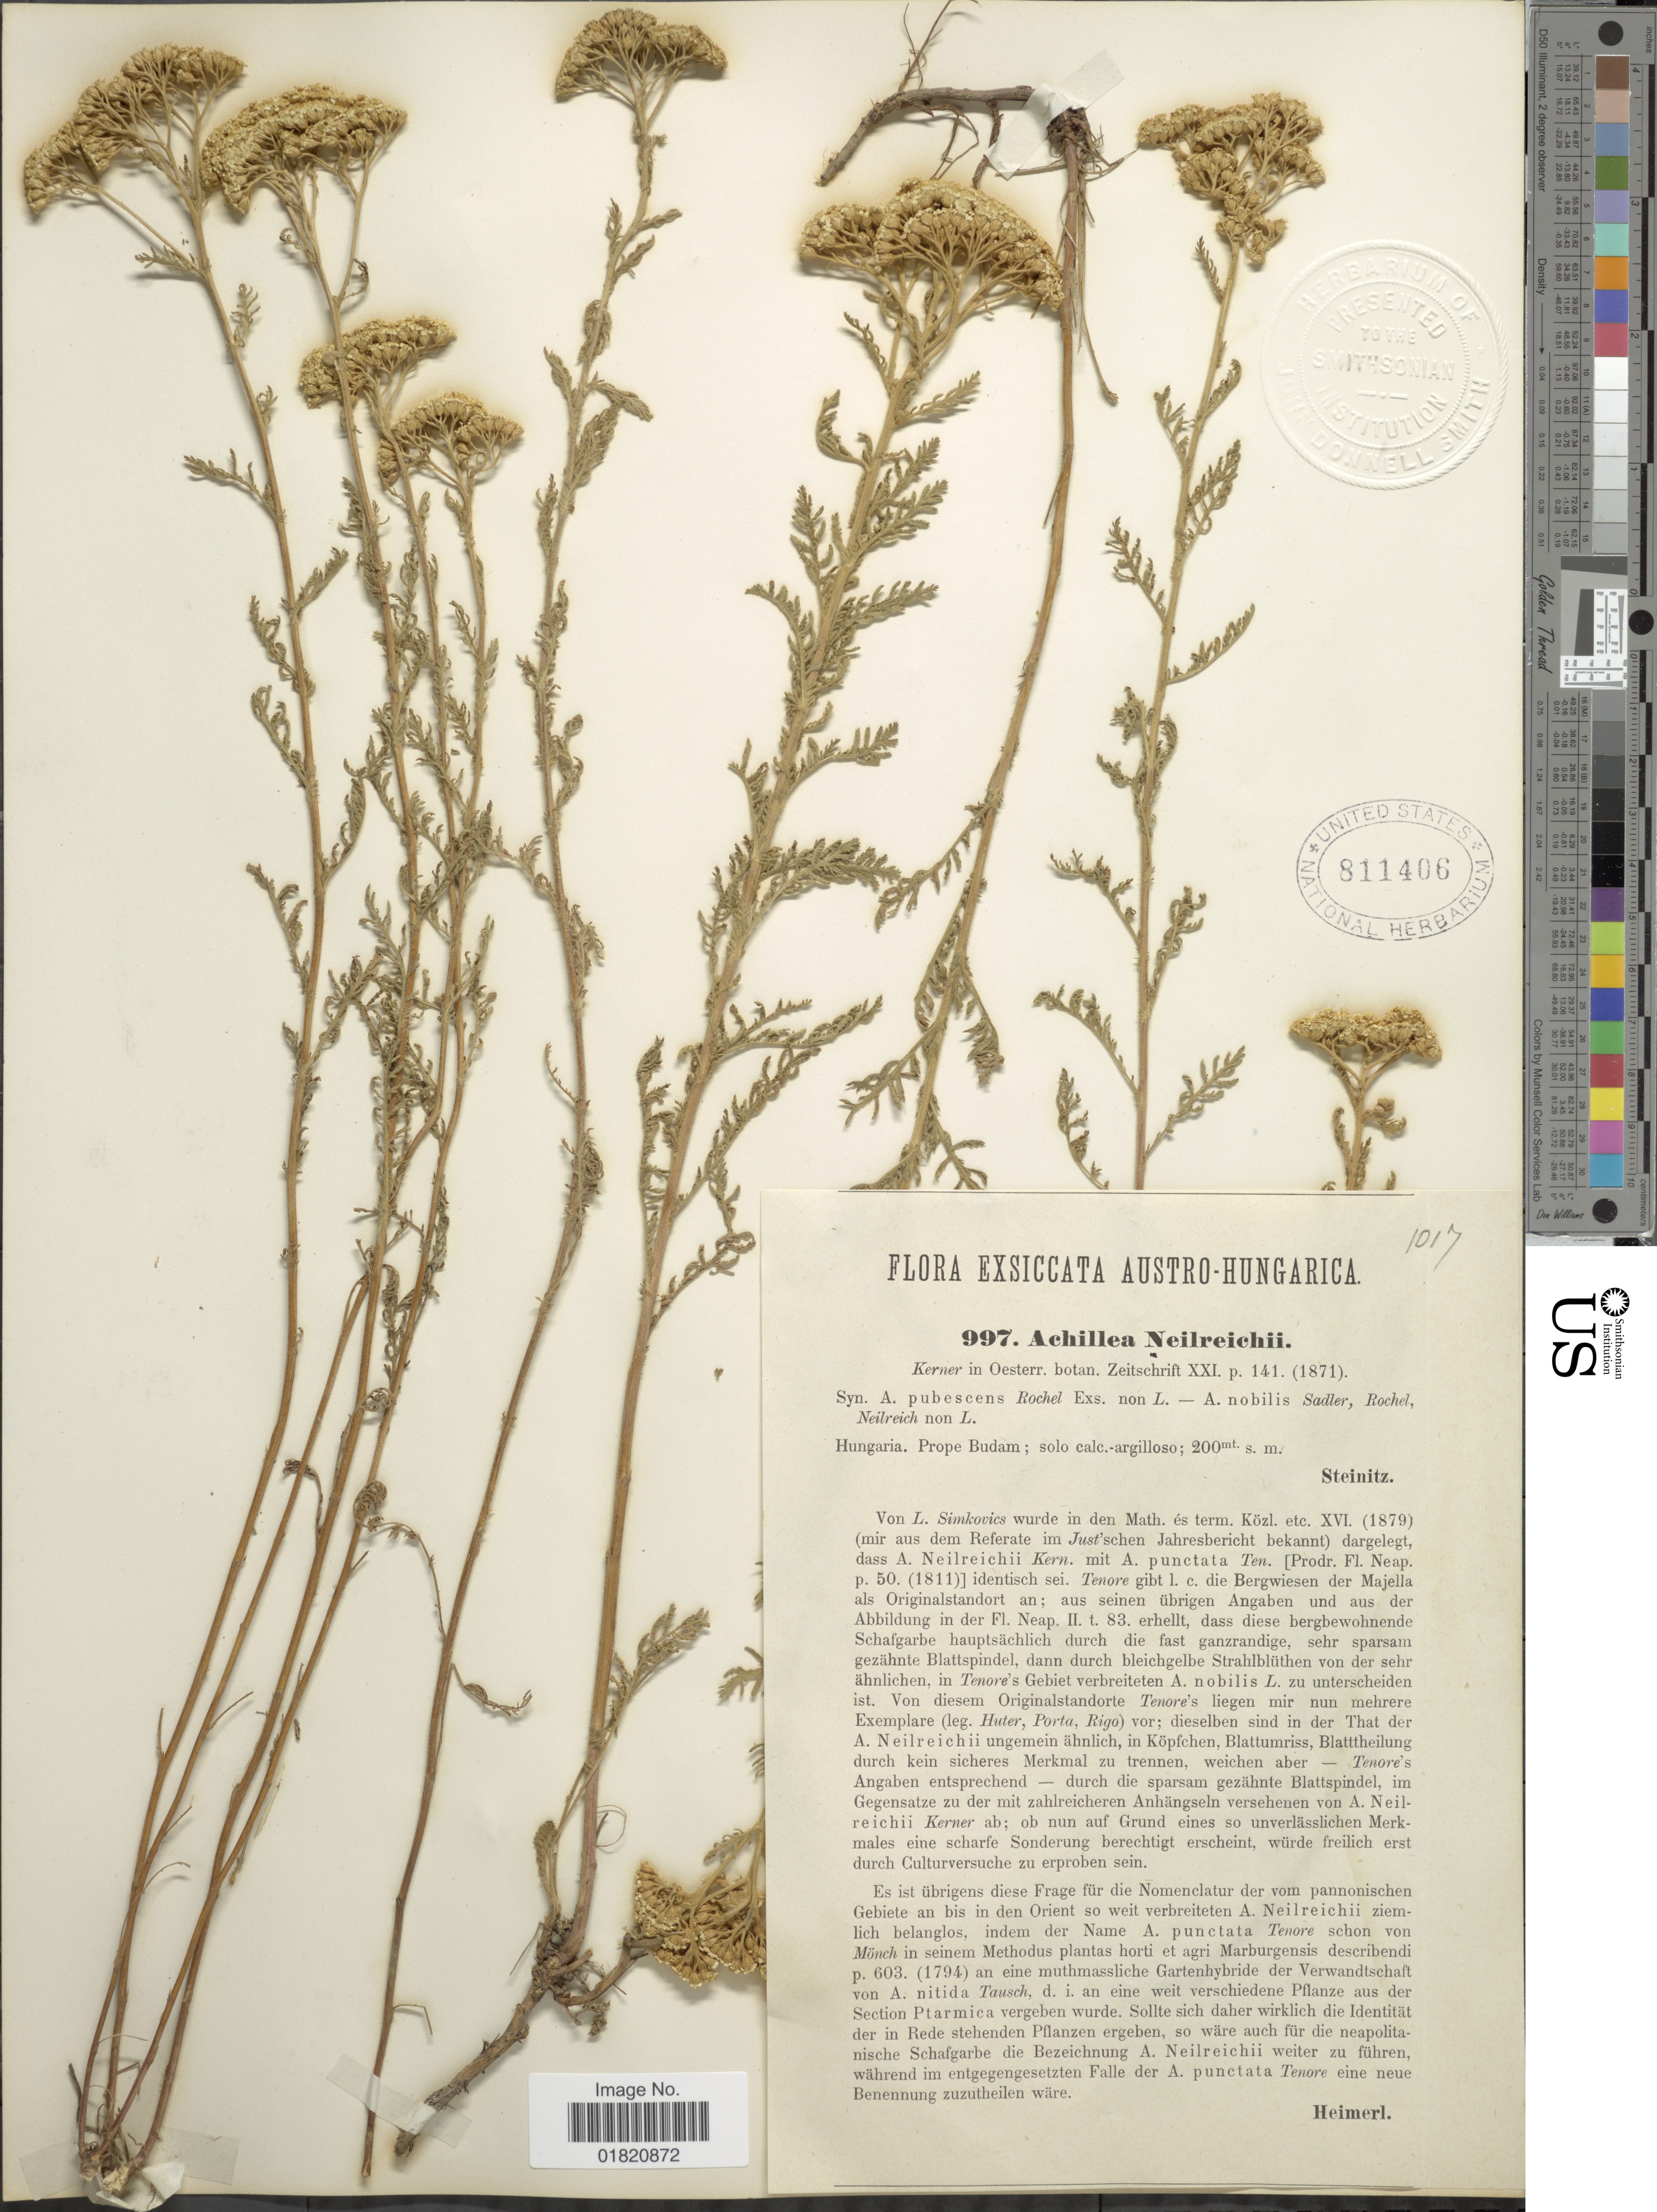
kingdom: Plantae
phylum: Tracheophyta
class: Magnoliopsida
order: Asterales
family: Asteraceae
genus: Achillea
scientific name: Achillea nielreichii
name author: Kern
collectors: -. Steinitz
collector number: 997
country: Hungary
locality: Austro-Hungarica. Prope Budam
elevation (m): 200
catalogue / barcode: US 811406